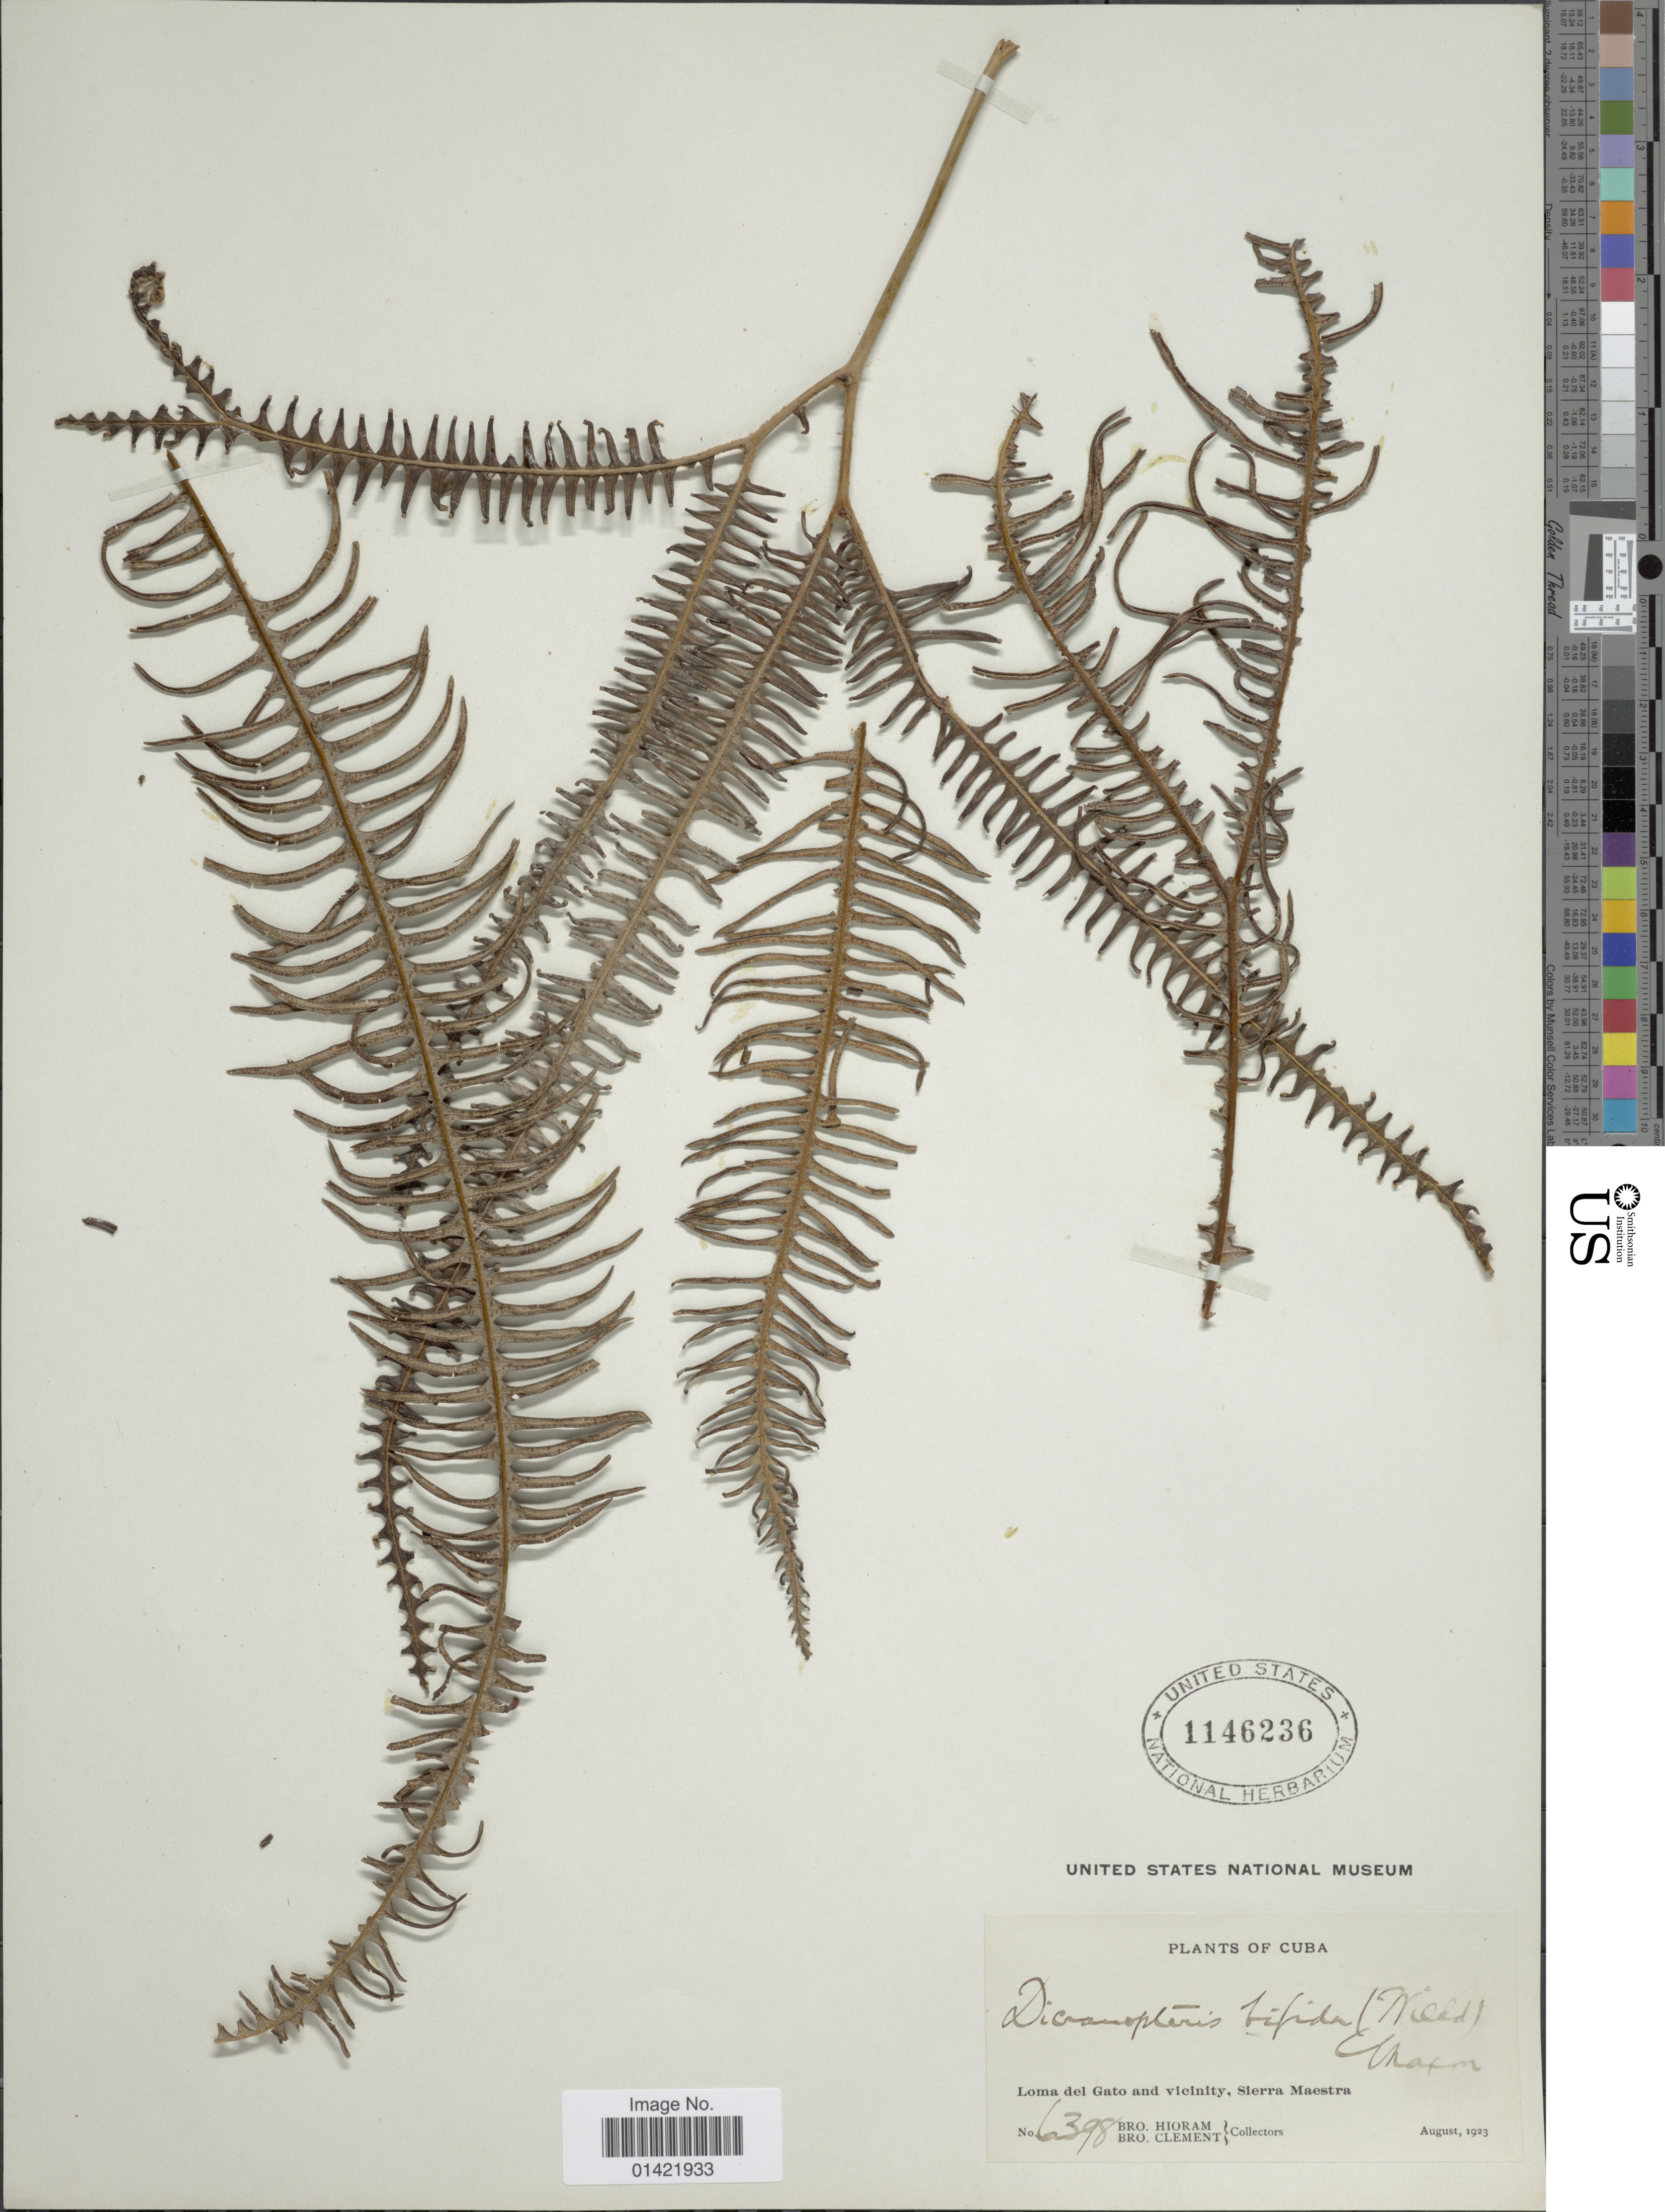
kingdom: Plantae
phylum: Tracheophyta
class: Polypodiopsida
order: Gleicheniales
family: Gleicheniaceae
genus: Sticherus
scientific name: Sticherus bifidus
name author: (Willd.) Ching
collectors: Bro. Hioram & B. Clement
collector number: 6398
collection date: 1923-08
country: Cuba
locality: Loma del Gato and vicinity, Sierra Maestra.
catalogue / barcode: US 1146236